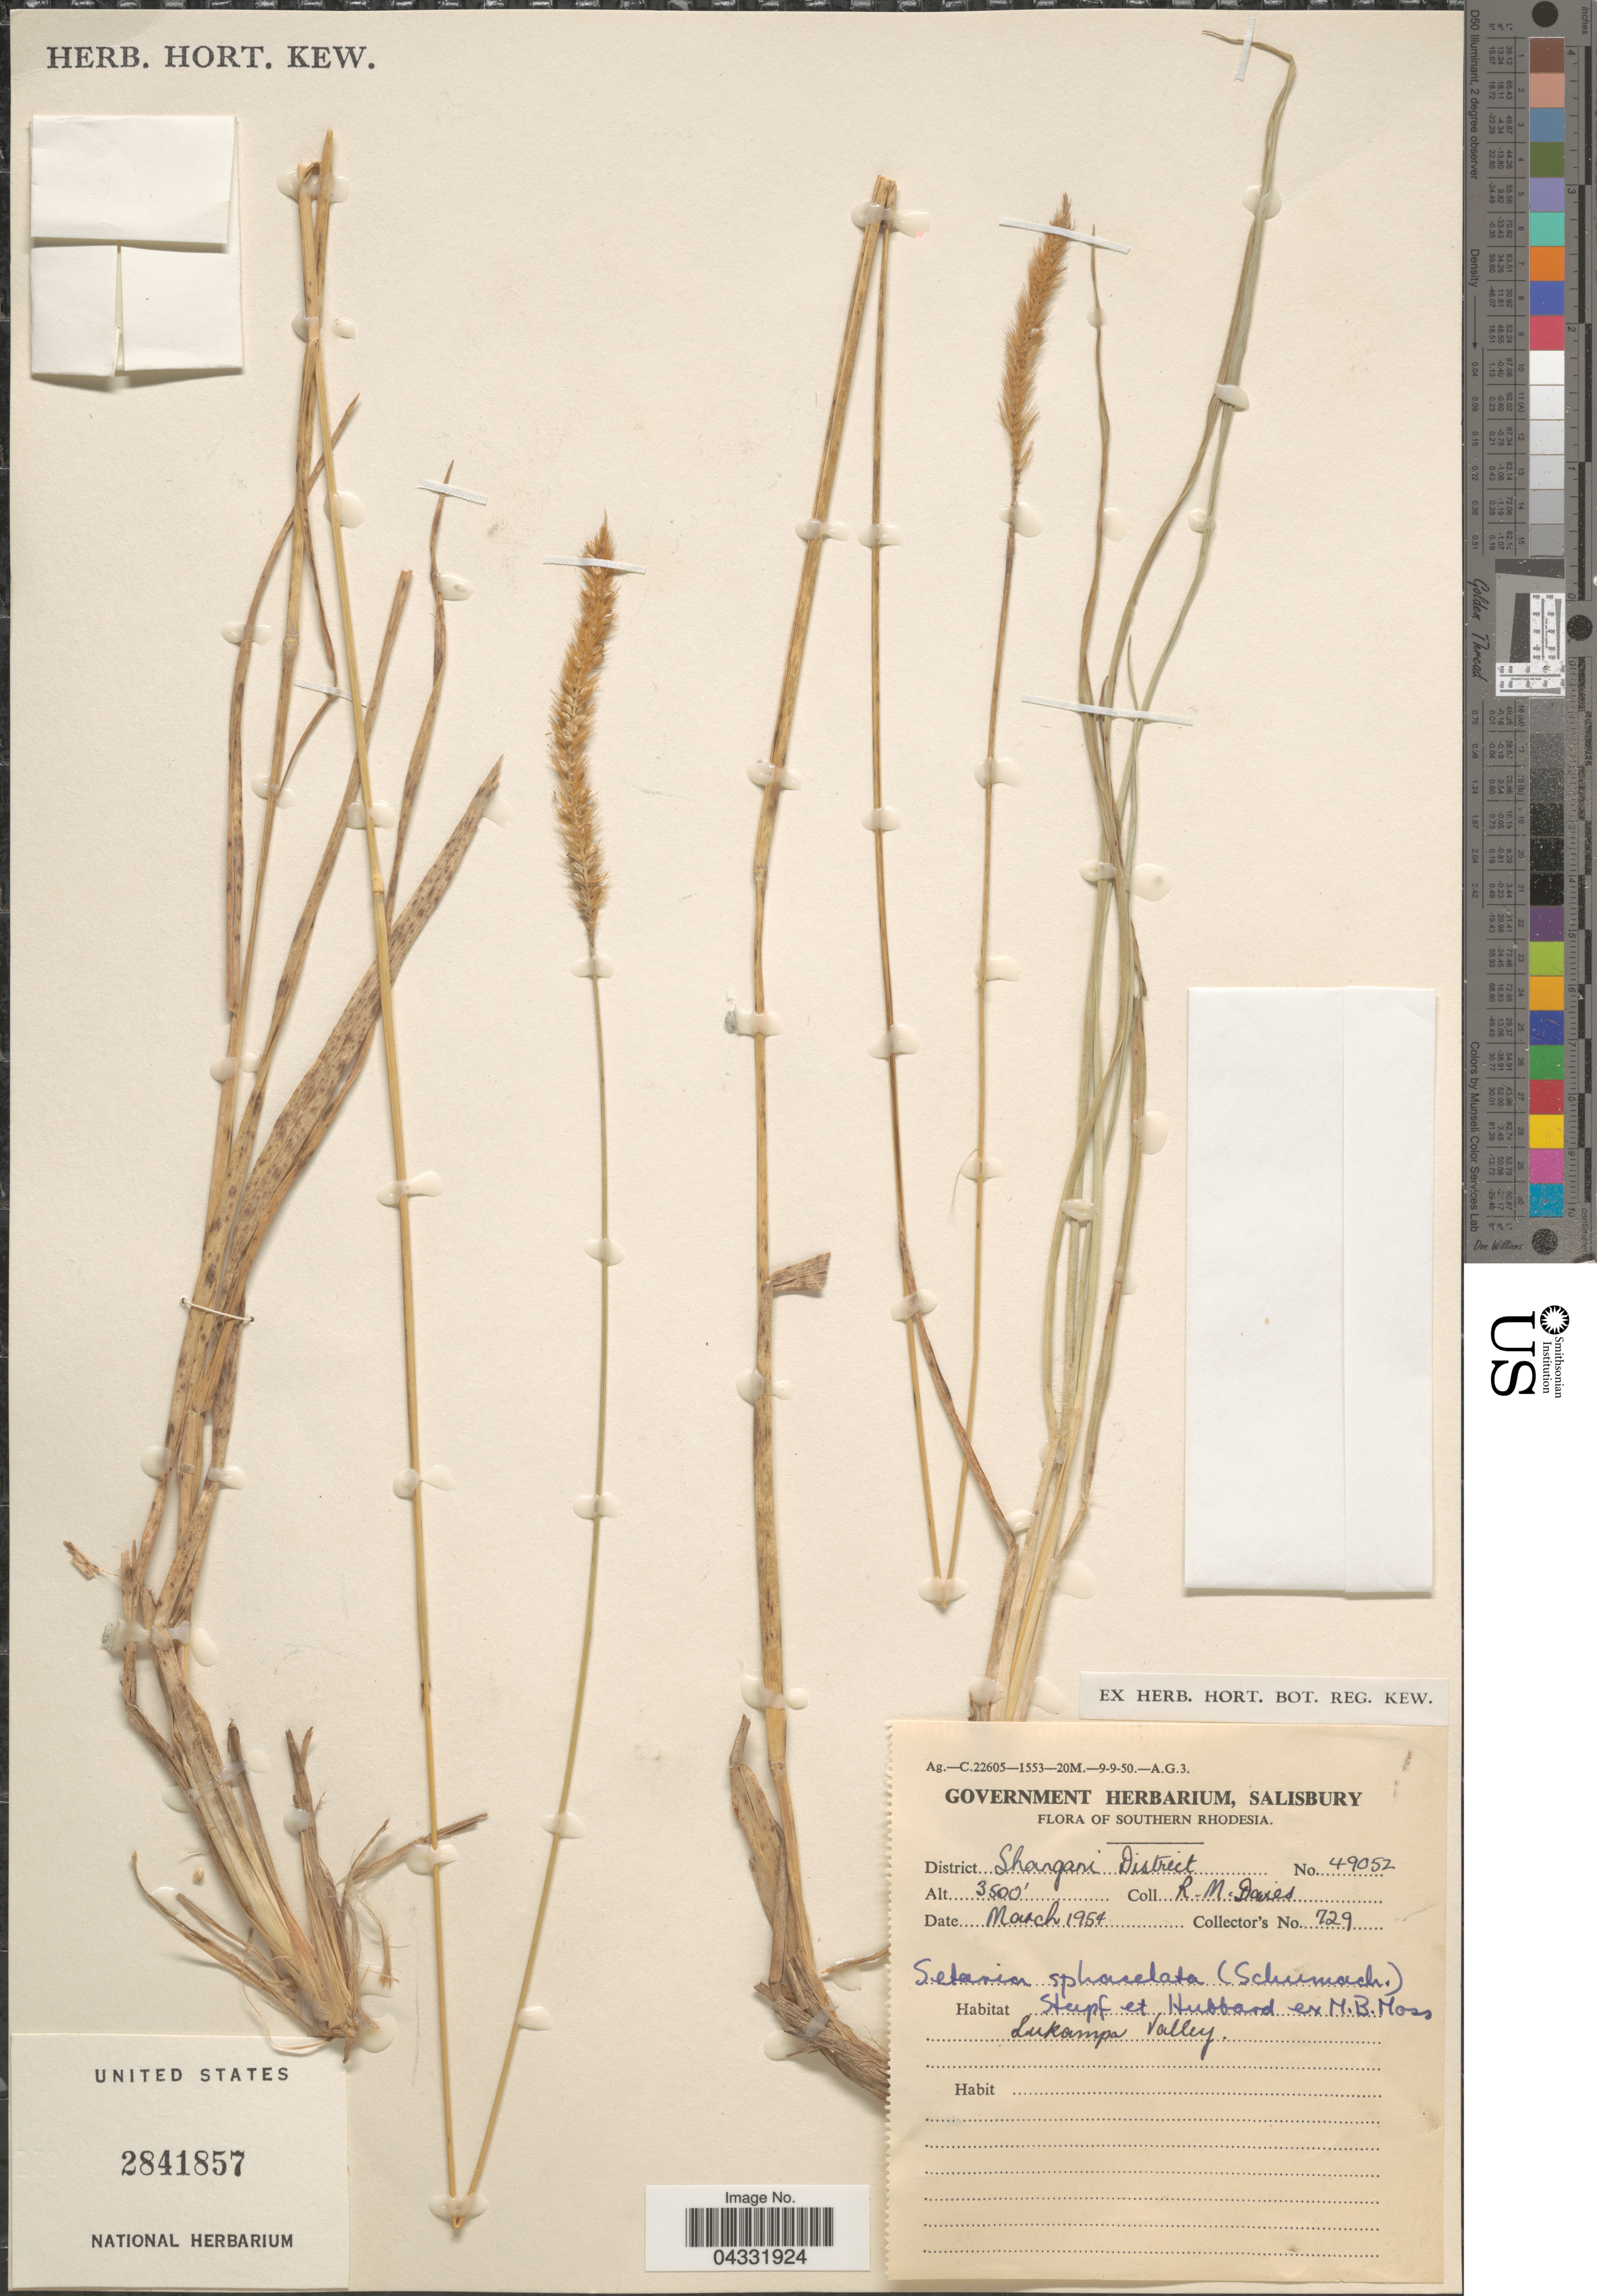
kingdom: Plantae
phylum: Tracheophyta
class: Liliopsida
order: Poales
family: Poaceae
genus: Setaria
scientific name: Setaria sphacelata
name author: (Schumach.) Stapf & Hubb. ex Moss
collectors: R. Davies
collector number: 729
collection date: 1954-03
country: Zimbabwe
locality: Southern Rhodesia. District Shangani District. Lukampa Valley.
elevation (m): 1067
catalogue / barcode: US 2841857